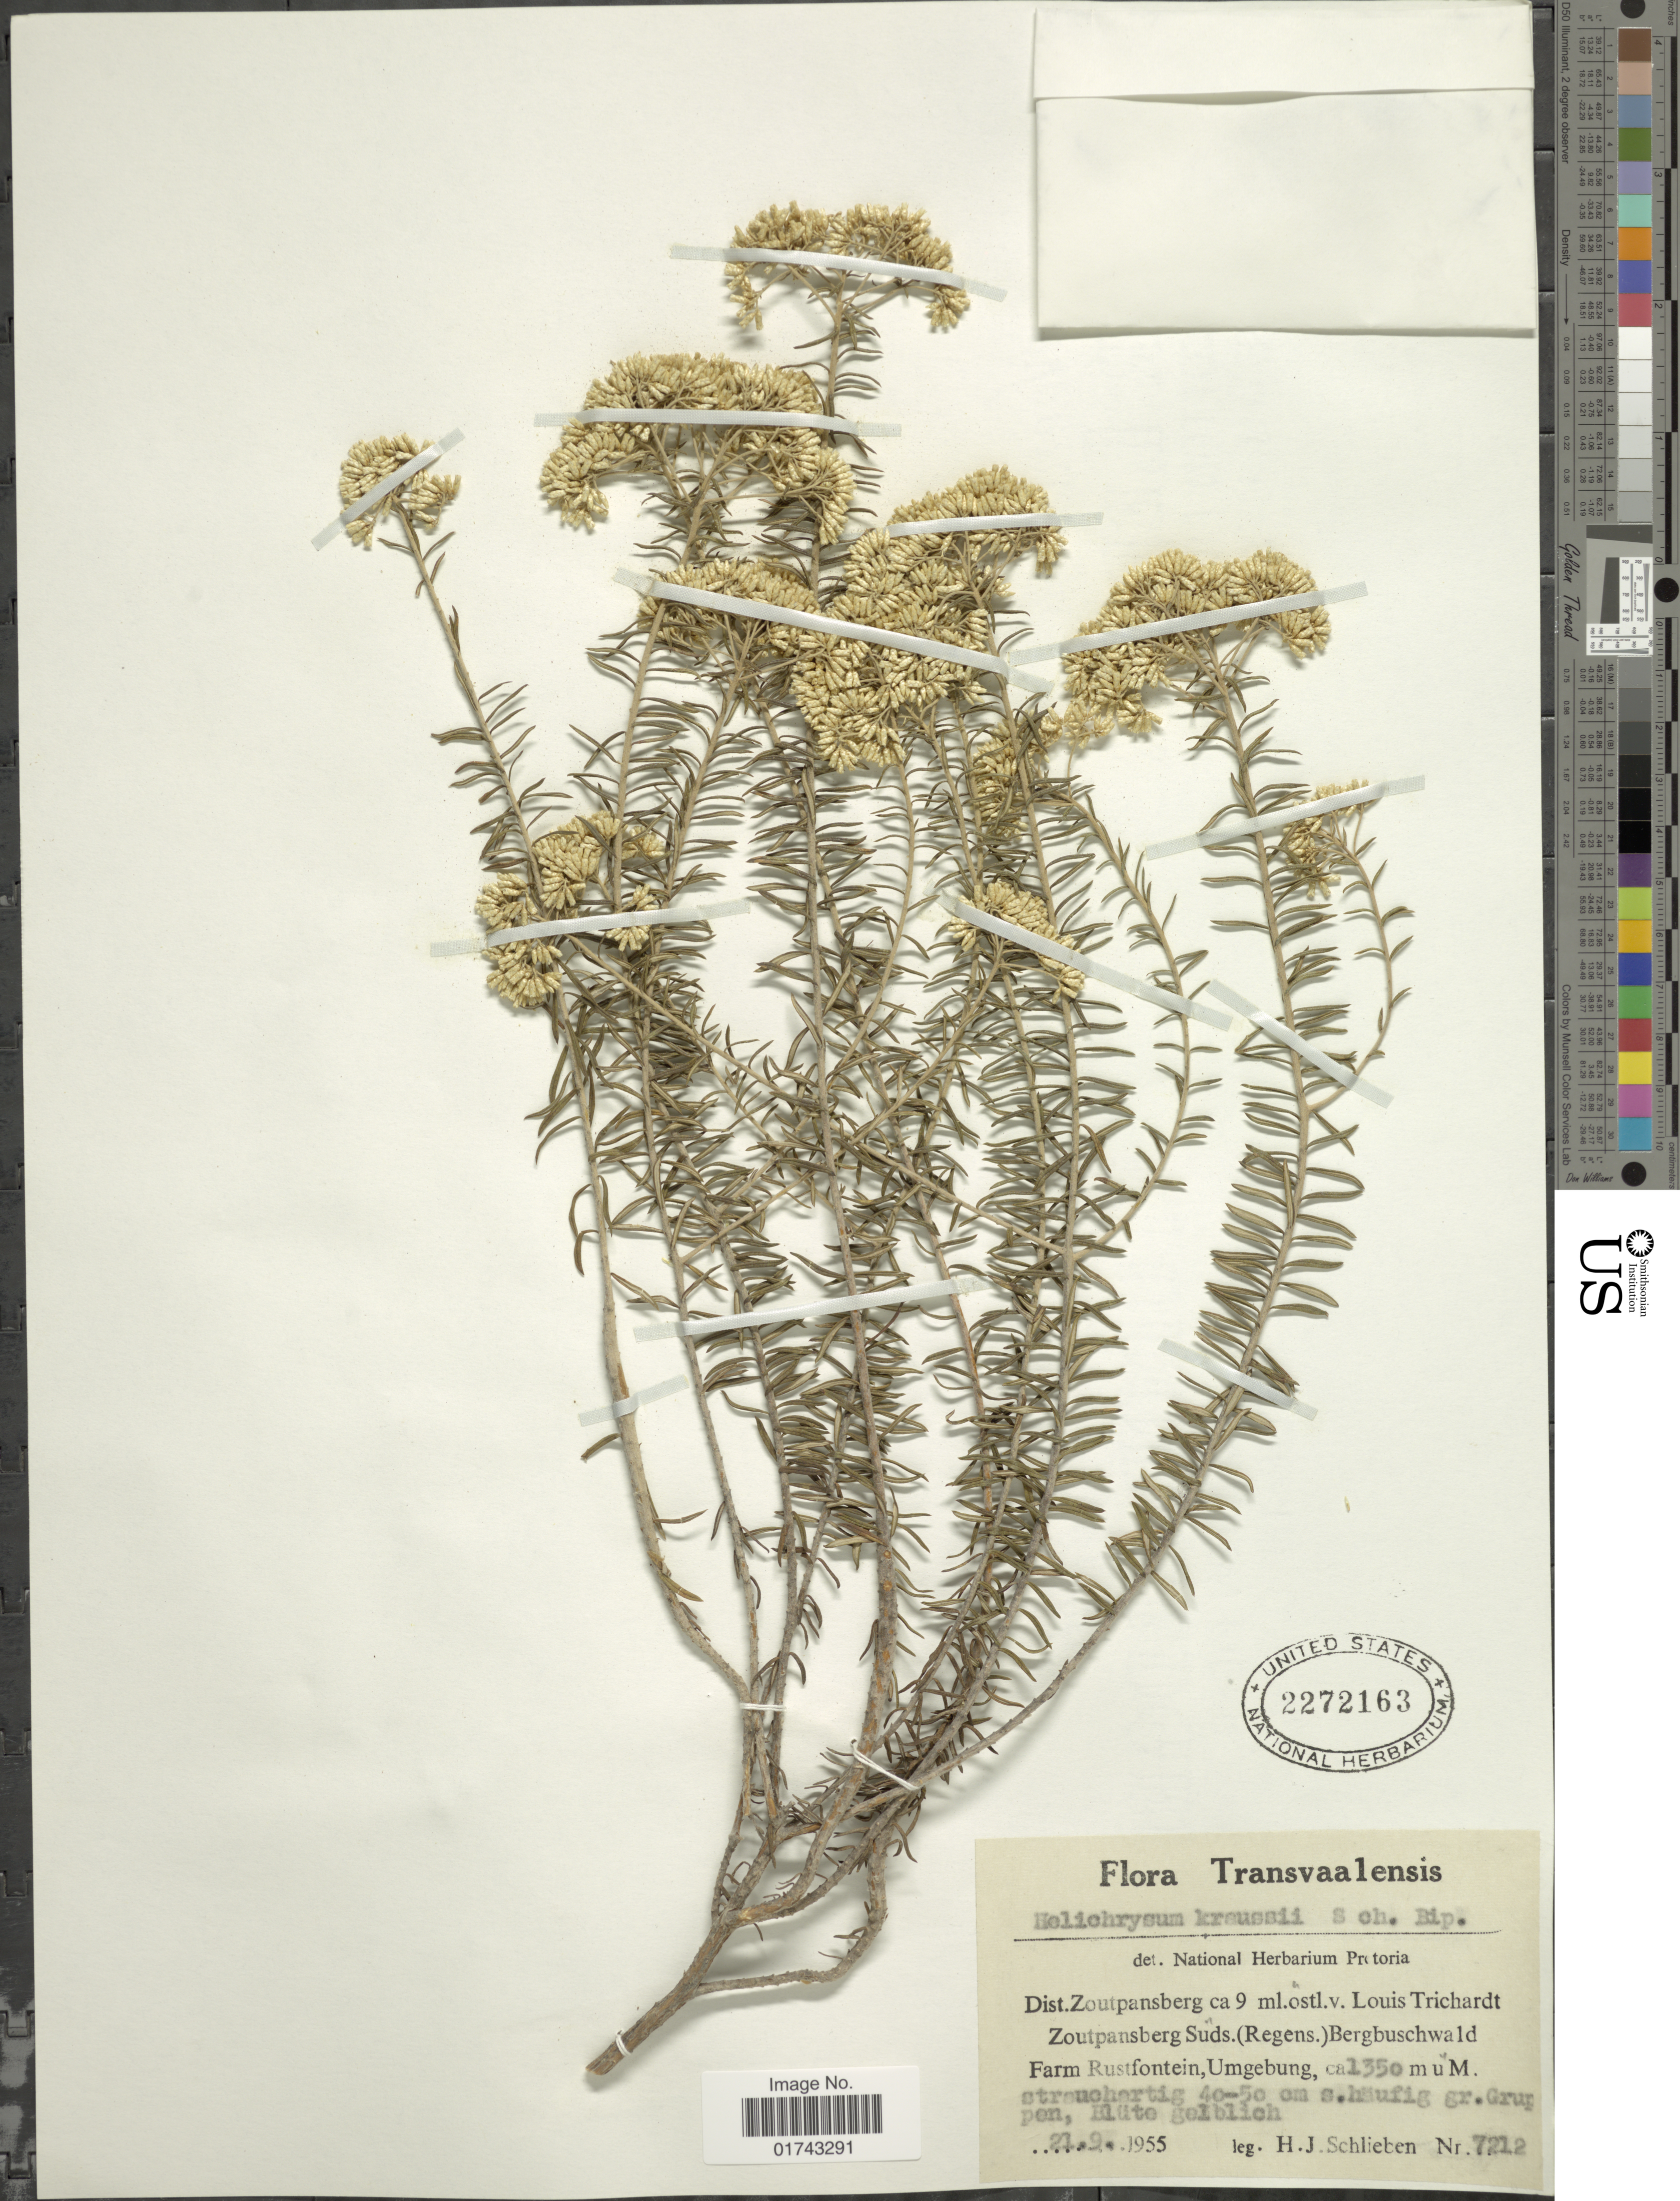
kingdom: Plantae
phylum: Tracheophyta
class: Magnoliopsida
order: Asterales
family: Asteraceae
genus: Helichrysum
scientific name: Helichrysum kraussii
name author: Sch. Bip.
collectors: H. J. Schlieben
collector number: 7212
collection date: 1955-09-21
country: South Africa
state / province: Limpopo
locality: Transvaalensis, Dist. Zoutpansberg 9 ml. ostl.v. Louis Trichardt Zoutpansberg Suds.(Regens.) Bergbuschwald Farm Rustfontein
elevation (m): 1350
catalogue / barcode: US 2272163